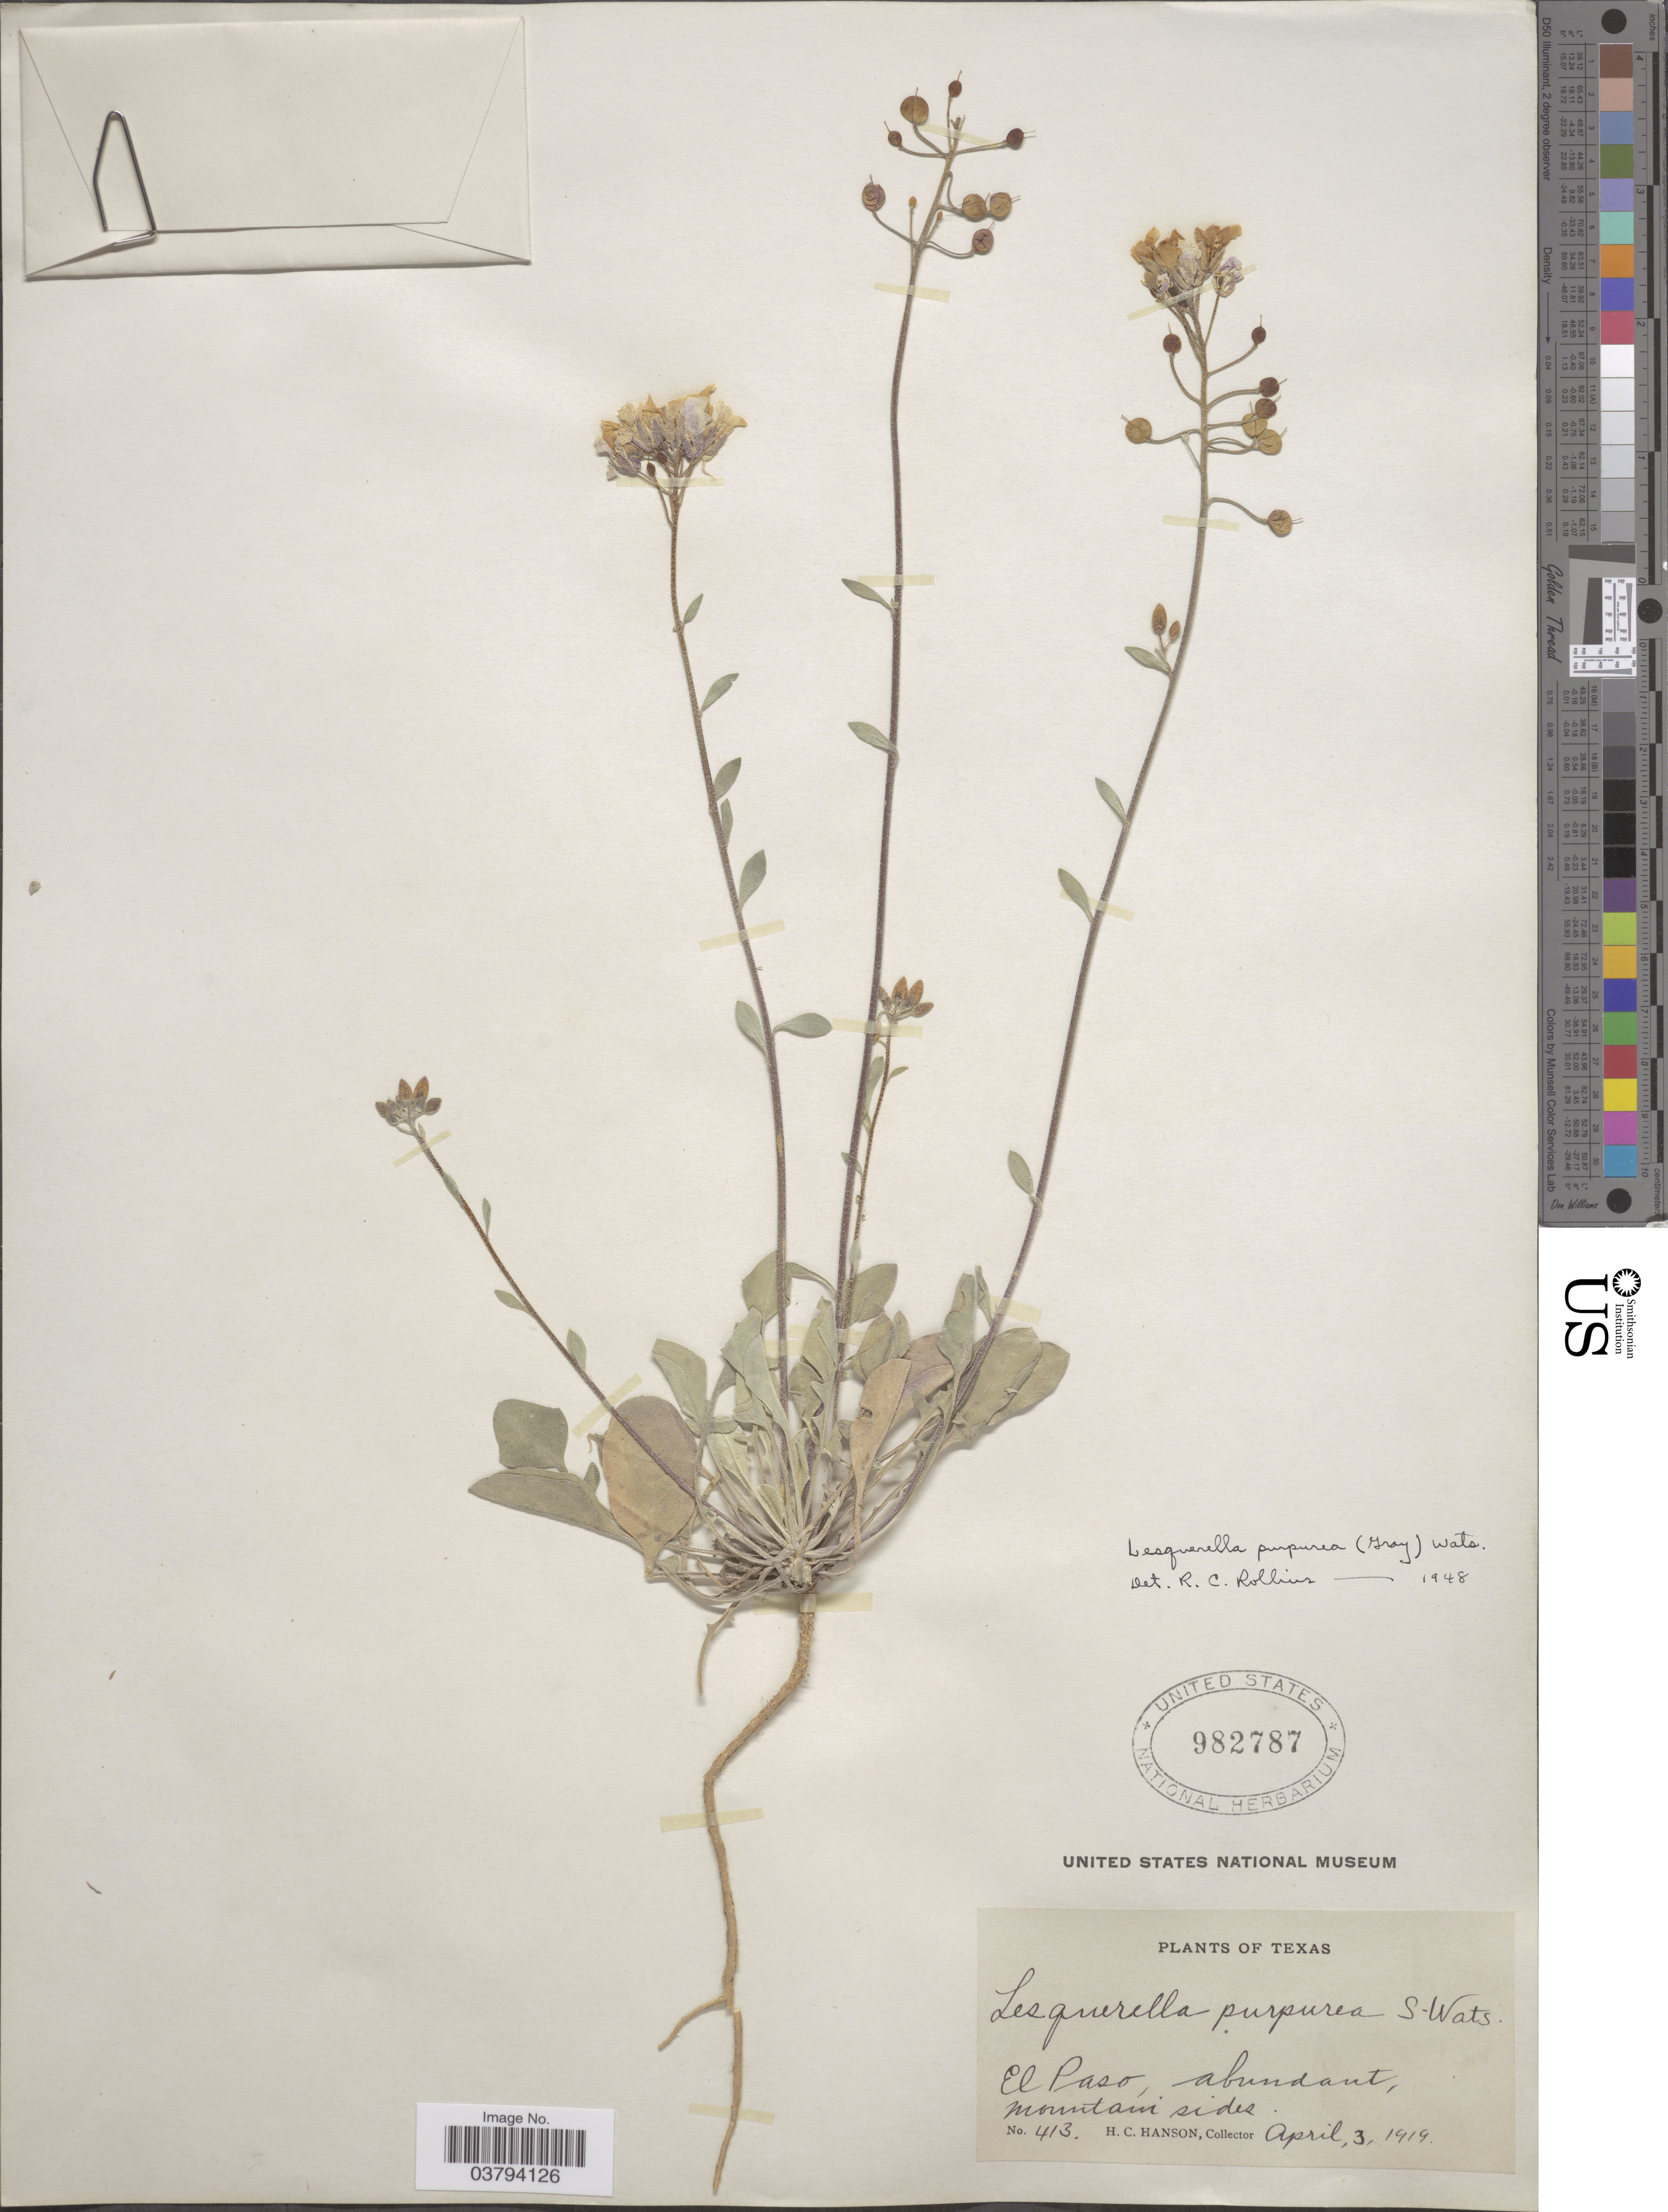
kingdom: Plantae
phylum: Tracheophyta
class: Magnoliopsida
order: Brassicales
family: Brassicaceae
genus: Lesquerella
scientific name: Lesquerella purpurea subsp. purpurea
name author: (A. Gray) S. Watson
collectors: H. Hanson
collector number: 413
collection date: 1919-04-03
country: United States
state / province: Texas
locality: El Paso.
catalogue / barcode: US 982787